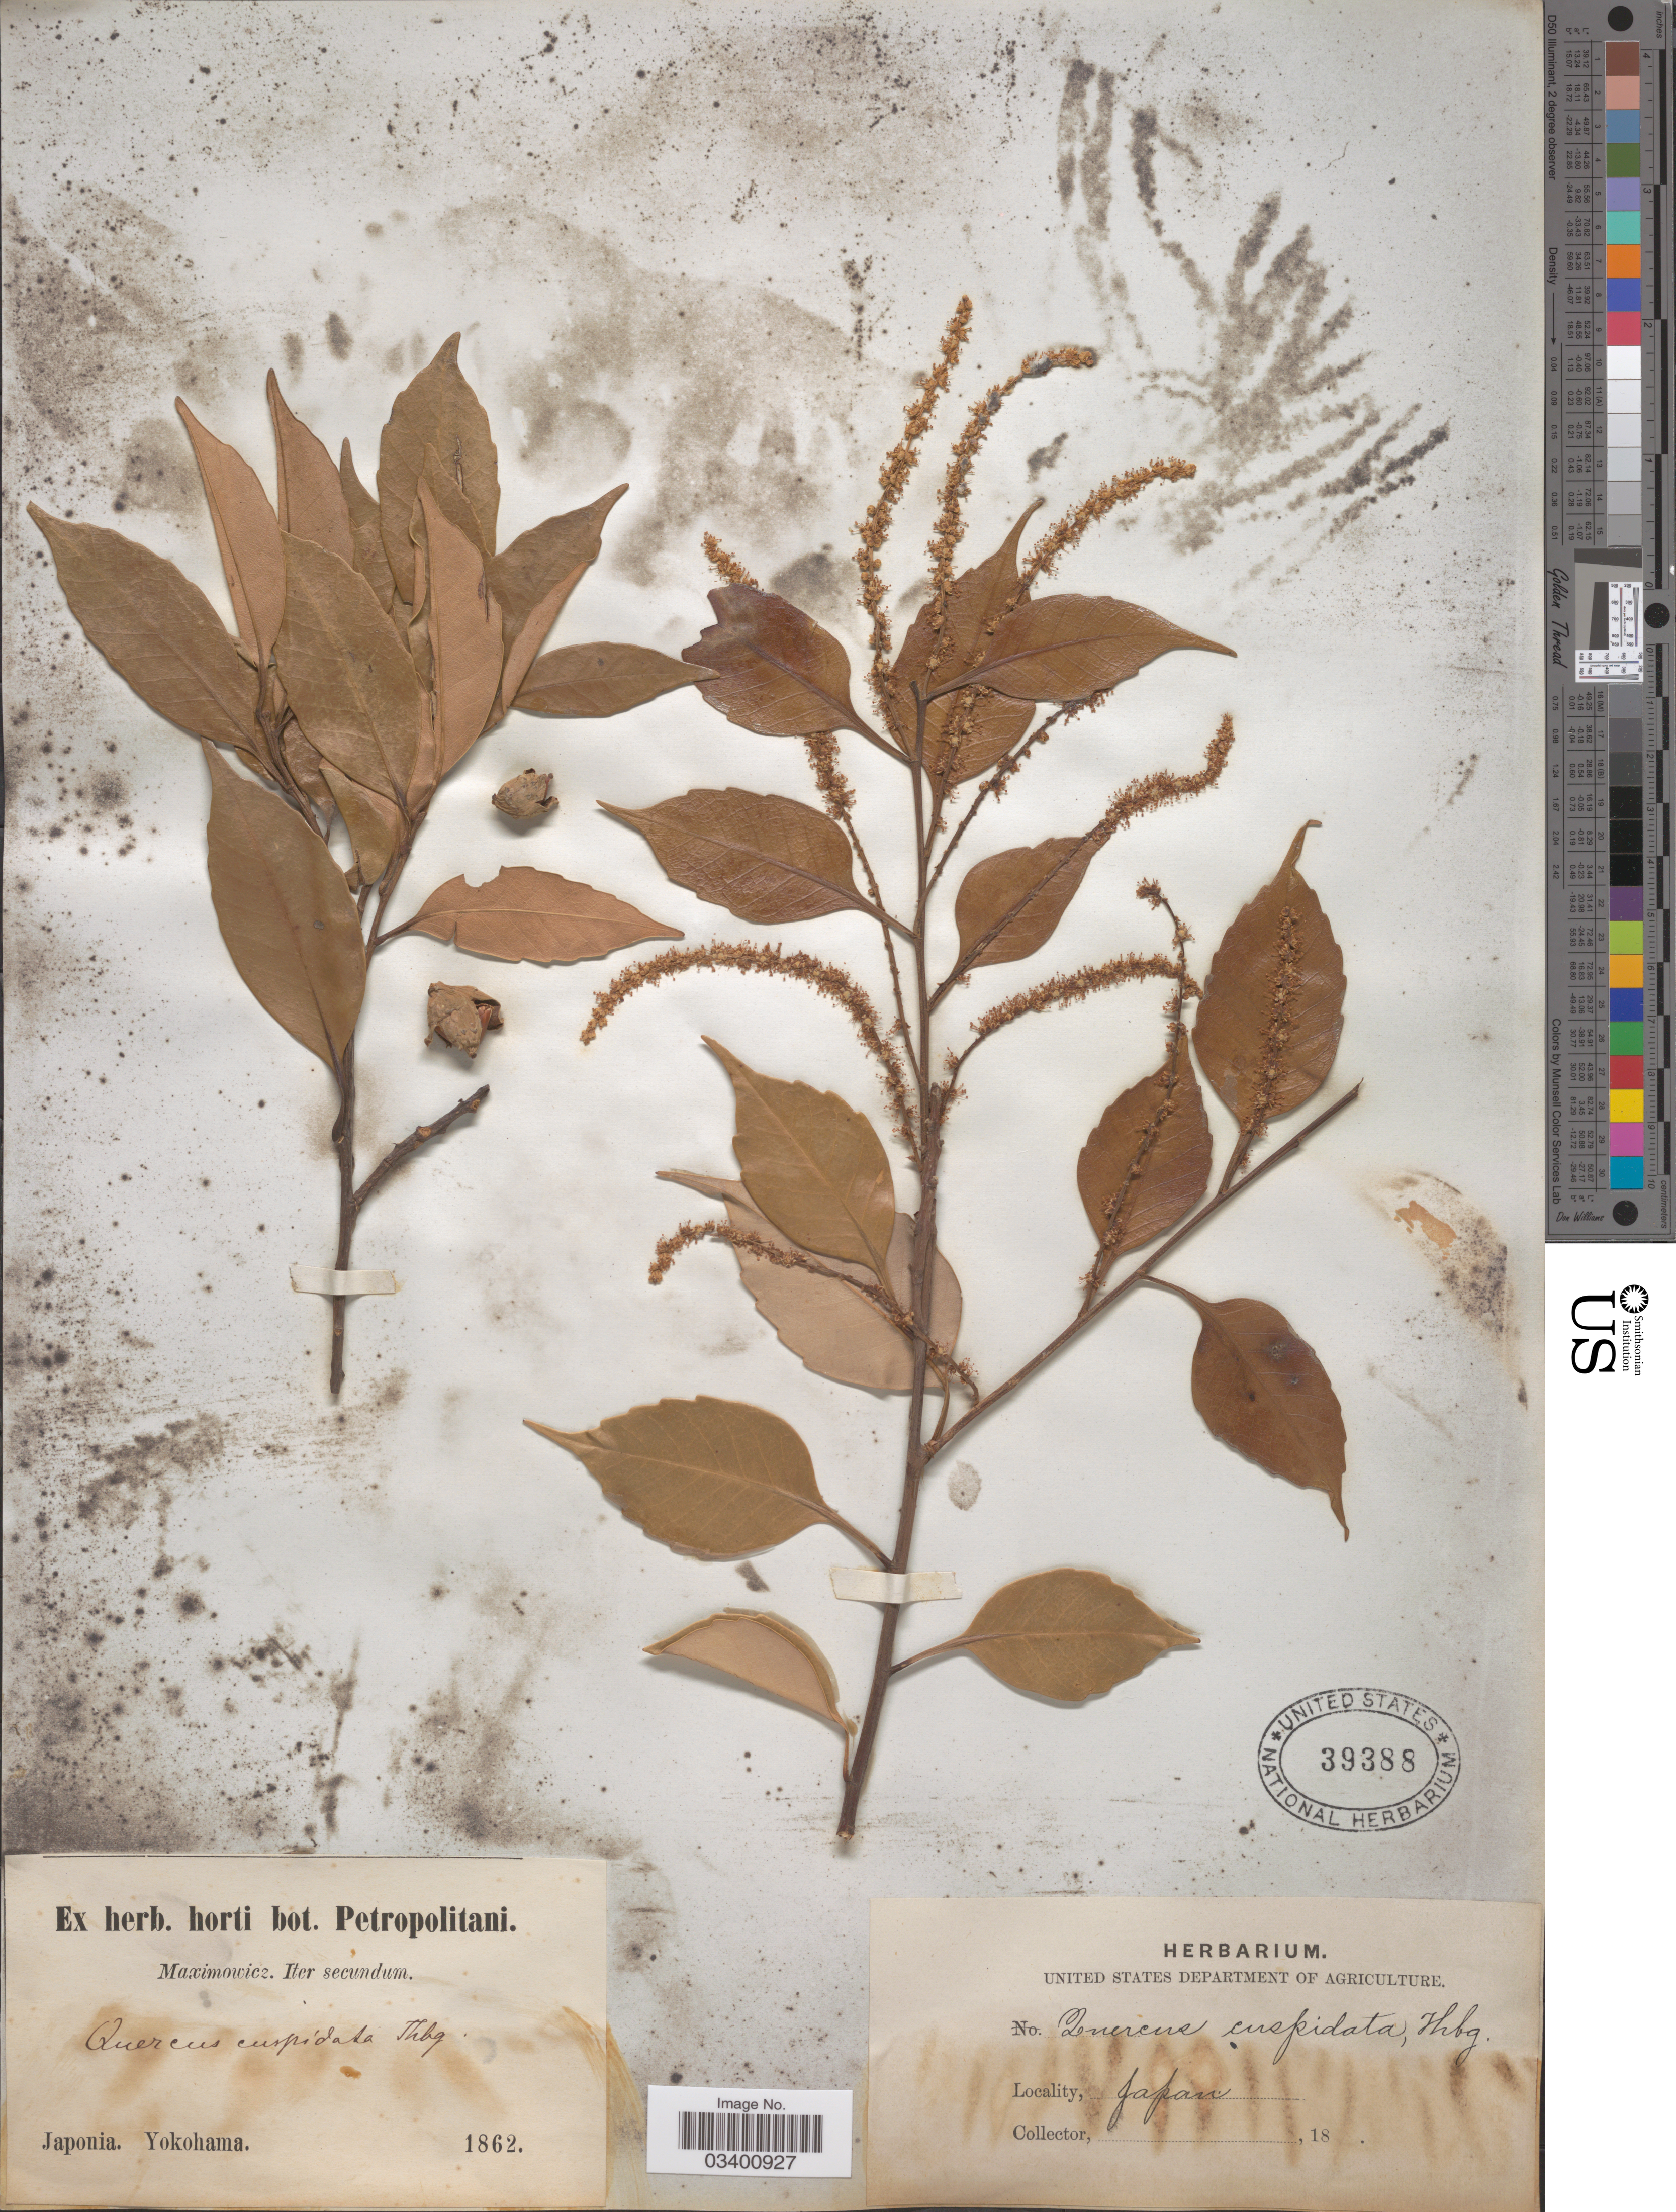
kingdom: Plantae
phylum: Tracheophyta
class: Magnoliopsida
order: Fagales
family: Fagaceae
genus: Castanopsis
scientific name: Castanopsis cuspidata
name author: (Thunb.) Schottky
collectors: -. Maximowicz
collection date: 1862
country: Japan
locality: Yokohama.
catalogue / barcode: US 39388